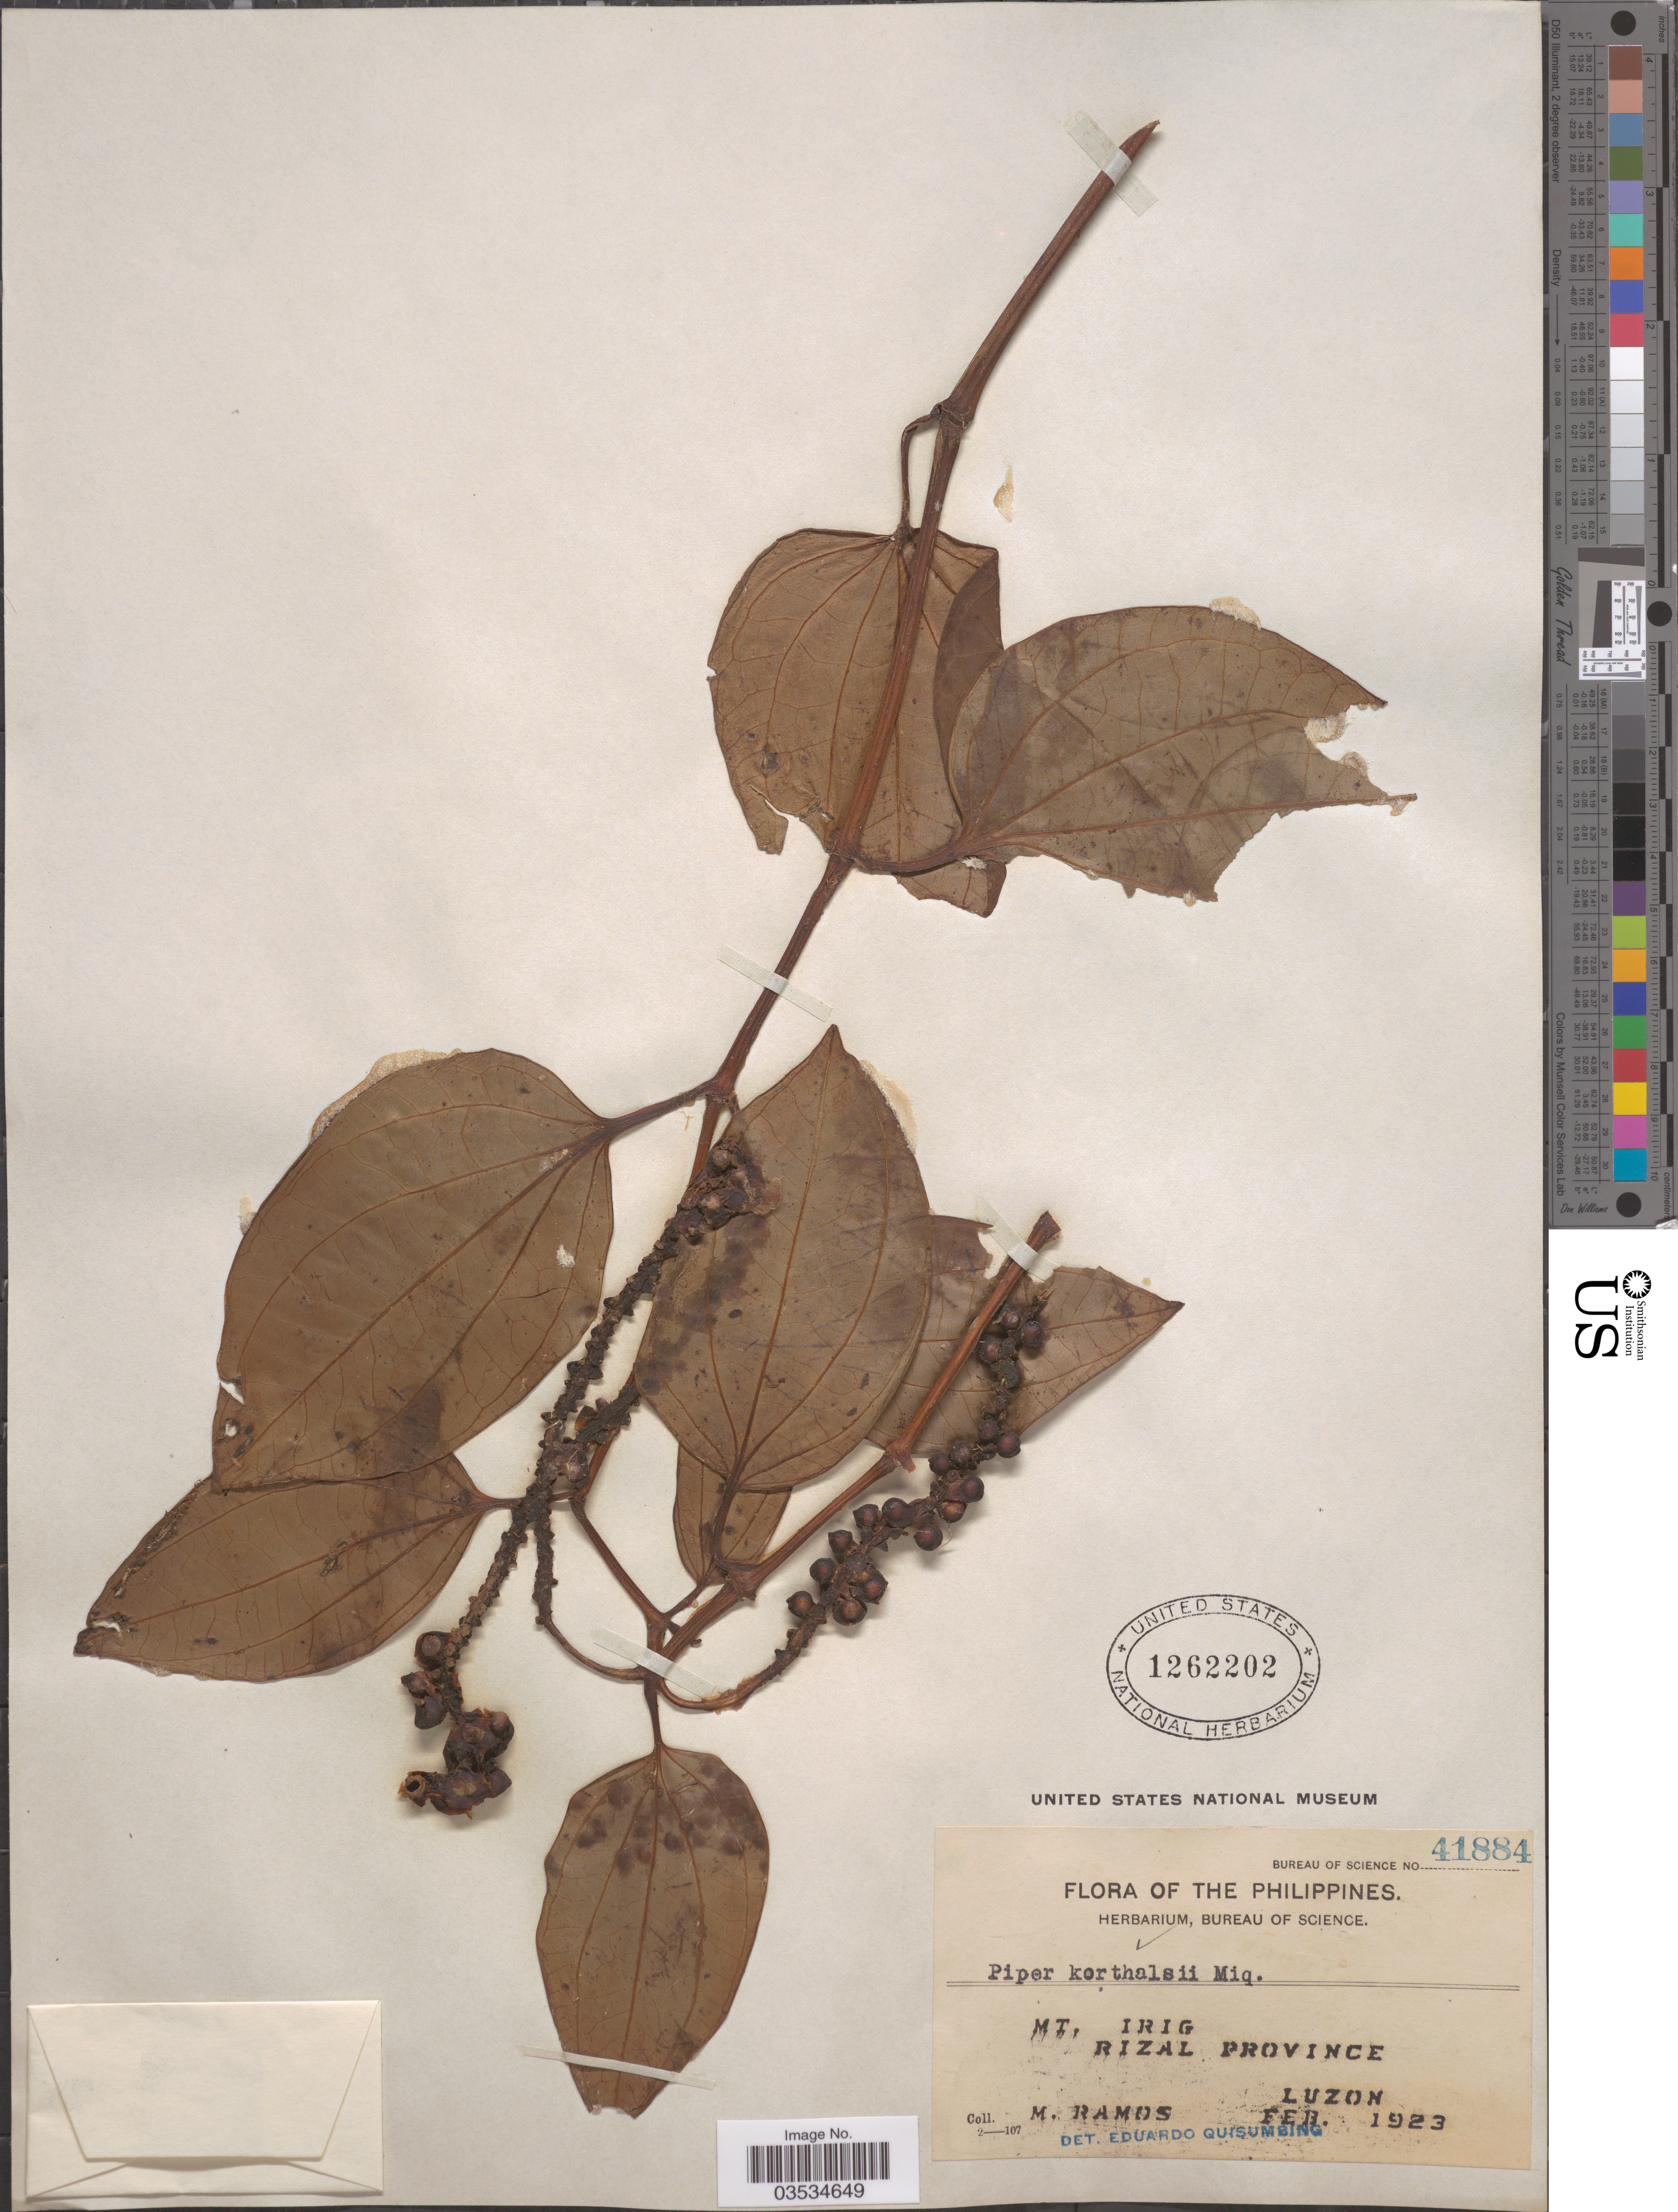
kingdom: Plantae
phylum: Tracheophyta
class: Magnoliopsida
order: Piperales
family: Piperaceae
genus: Piper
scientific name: Piper korthalsii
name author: Blume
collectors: M. Ramos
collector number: Bureau of Science 41884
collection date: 1923-02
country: Philippines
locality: Mt. Irig. Rizal Province. Luzon.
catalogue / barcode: US 1262202